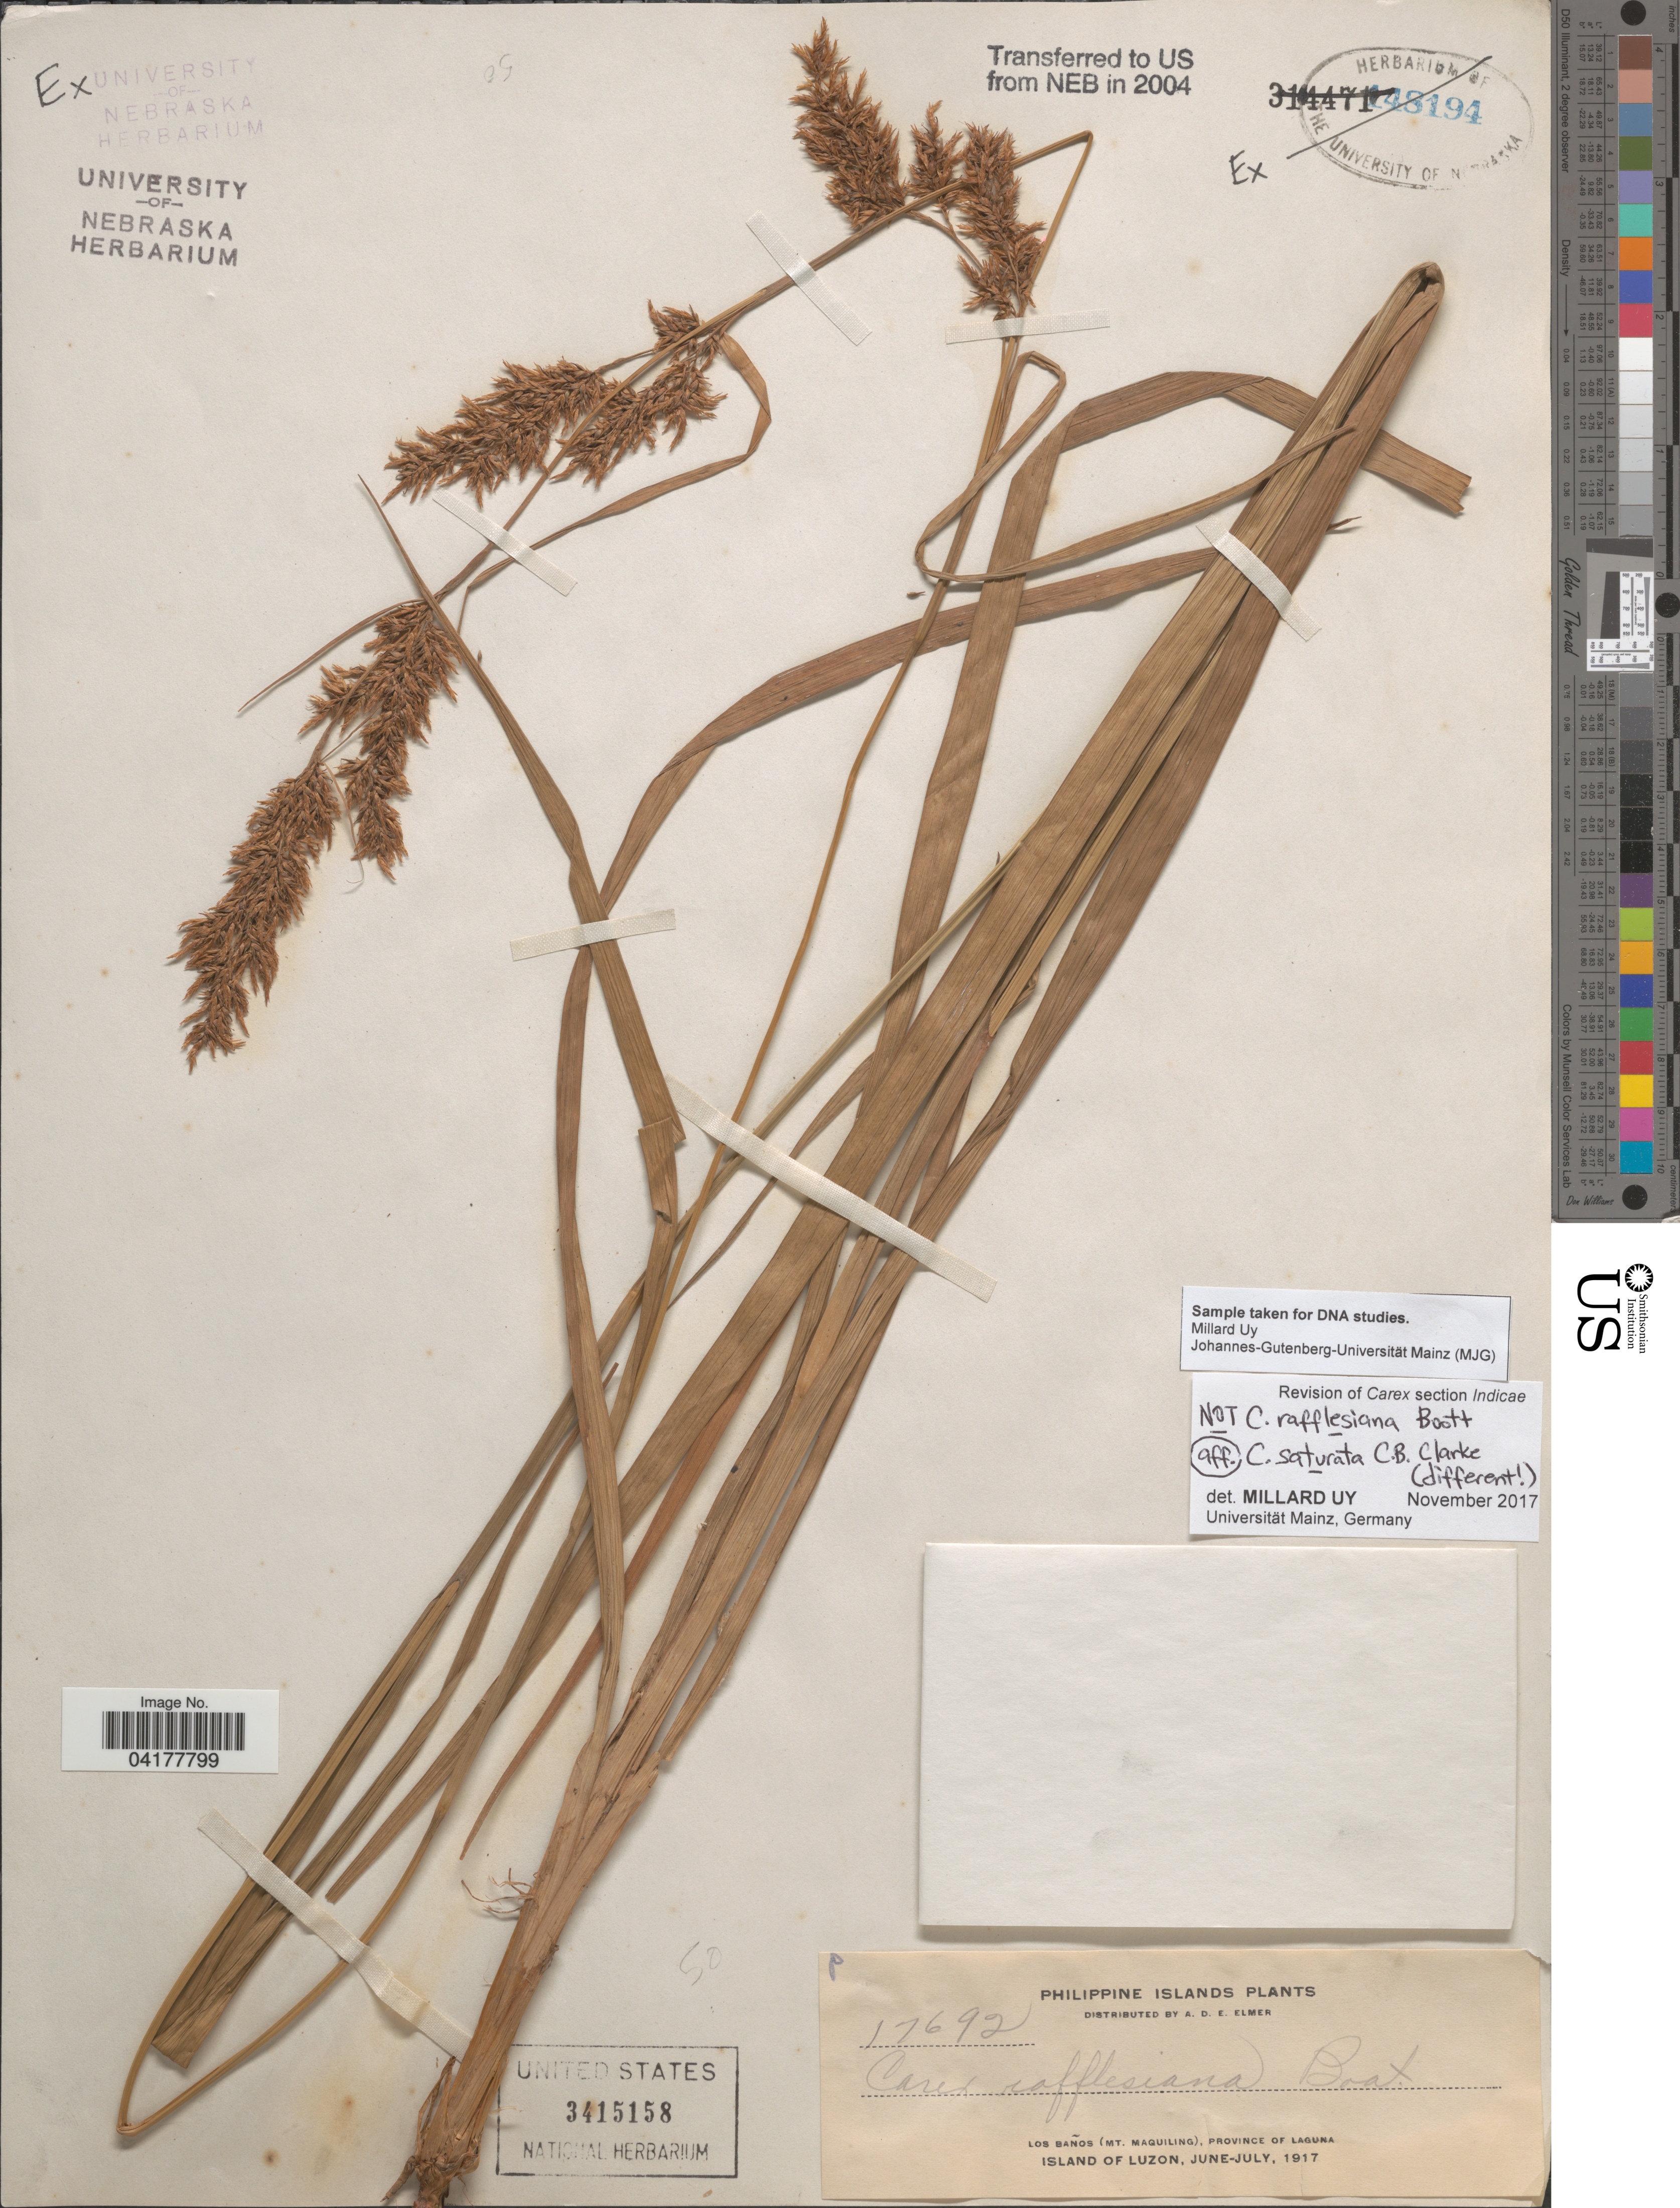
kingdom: Plantae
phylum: Tracheophyta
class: Liliopsida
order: Poales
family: Cyperaceae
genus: Carex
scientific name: Carex saturata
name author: C.B. Clarke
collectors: A. D. E. Elmer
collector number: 17692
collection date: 1917-06/1917-07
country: Philippines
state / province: Calabarzon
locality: Philippine Islands. Los Baños (Mt. Maquiling), Province of Laguna. Island of Luzon.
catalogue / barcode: US 3415158